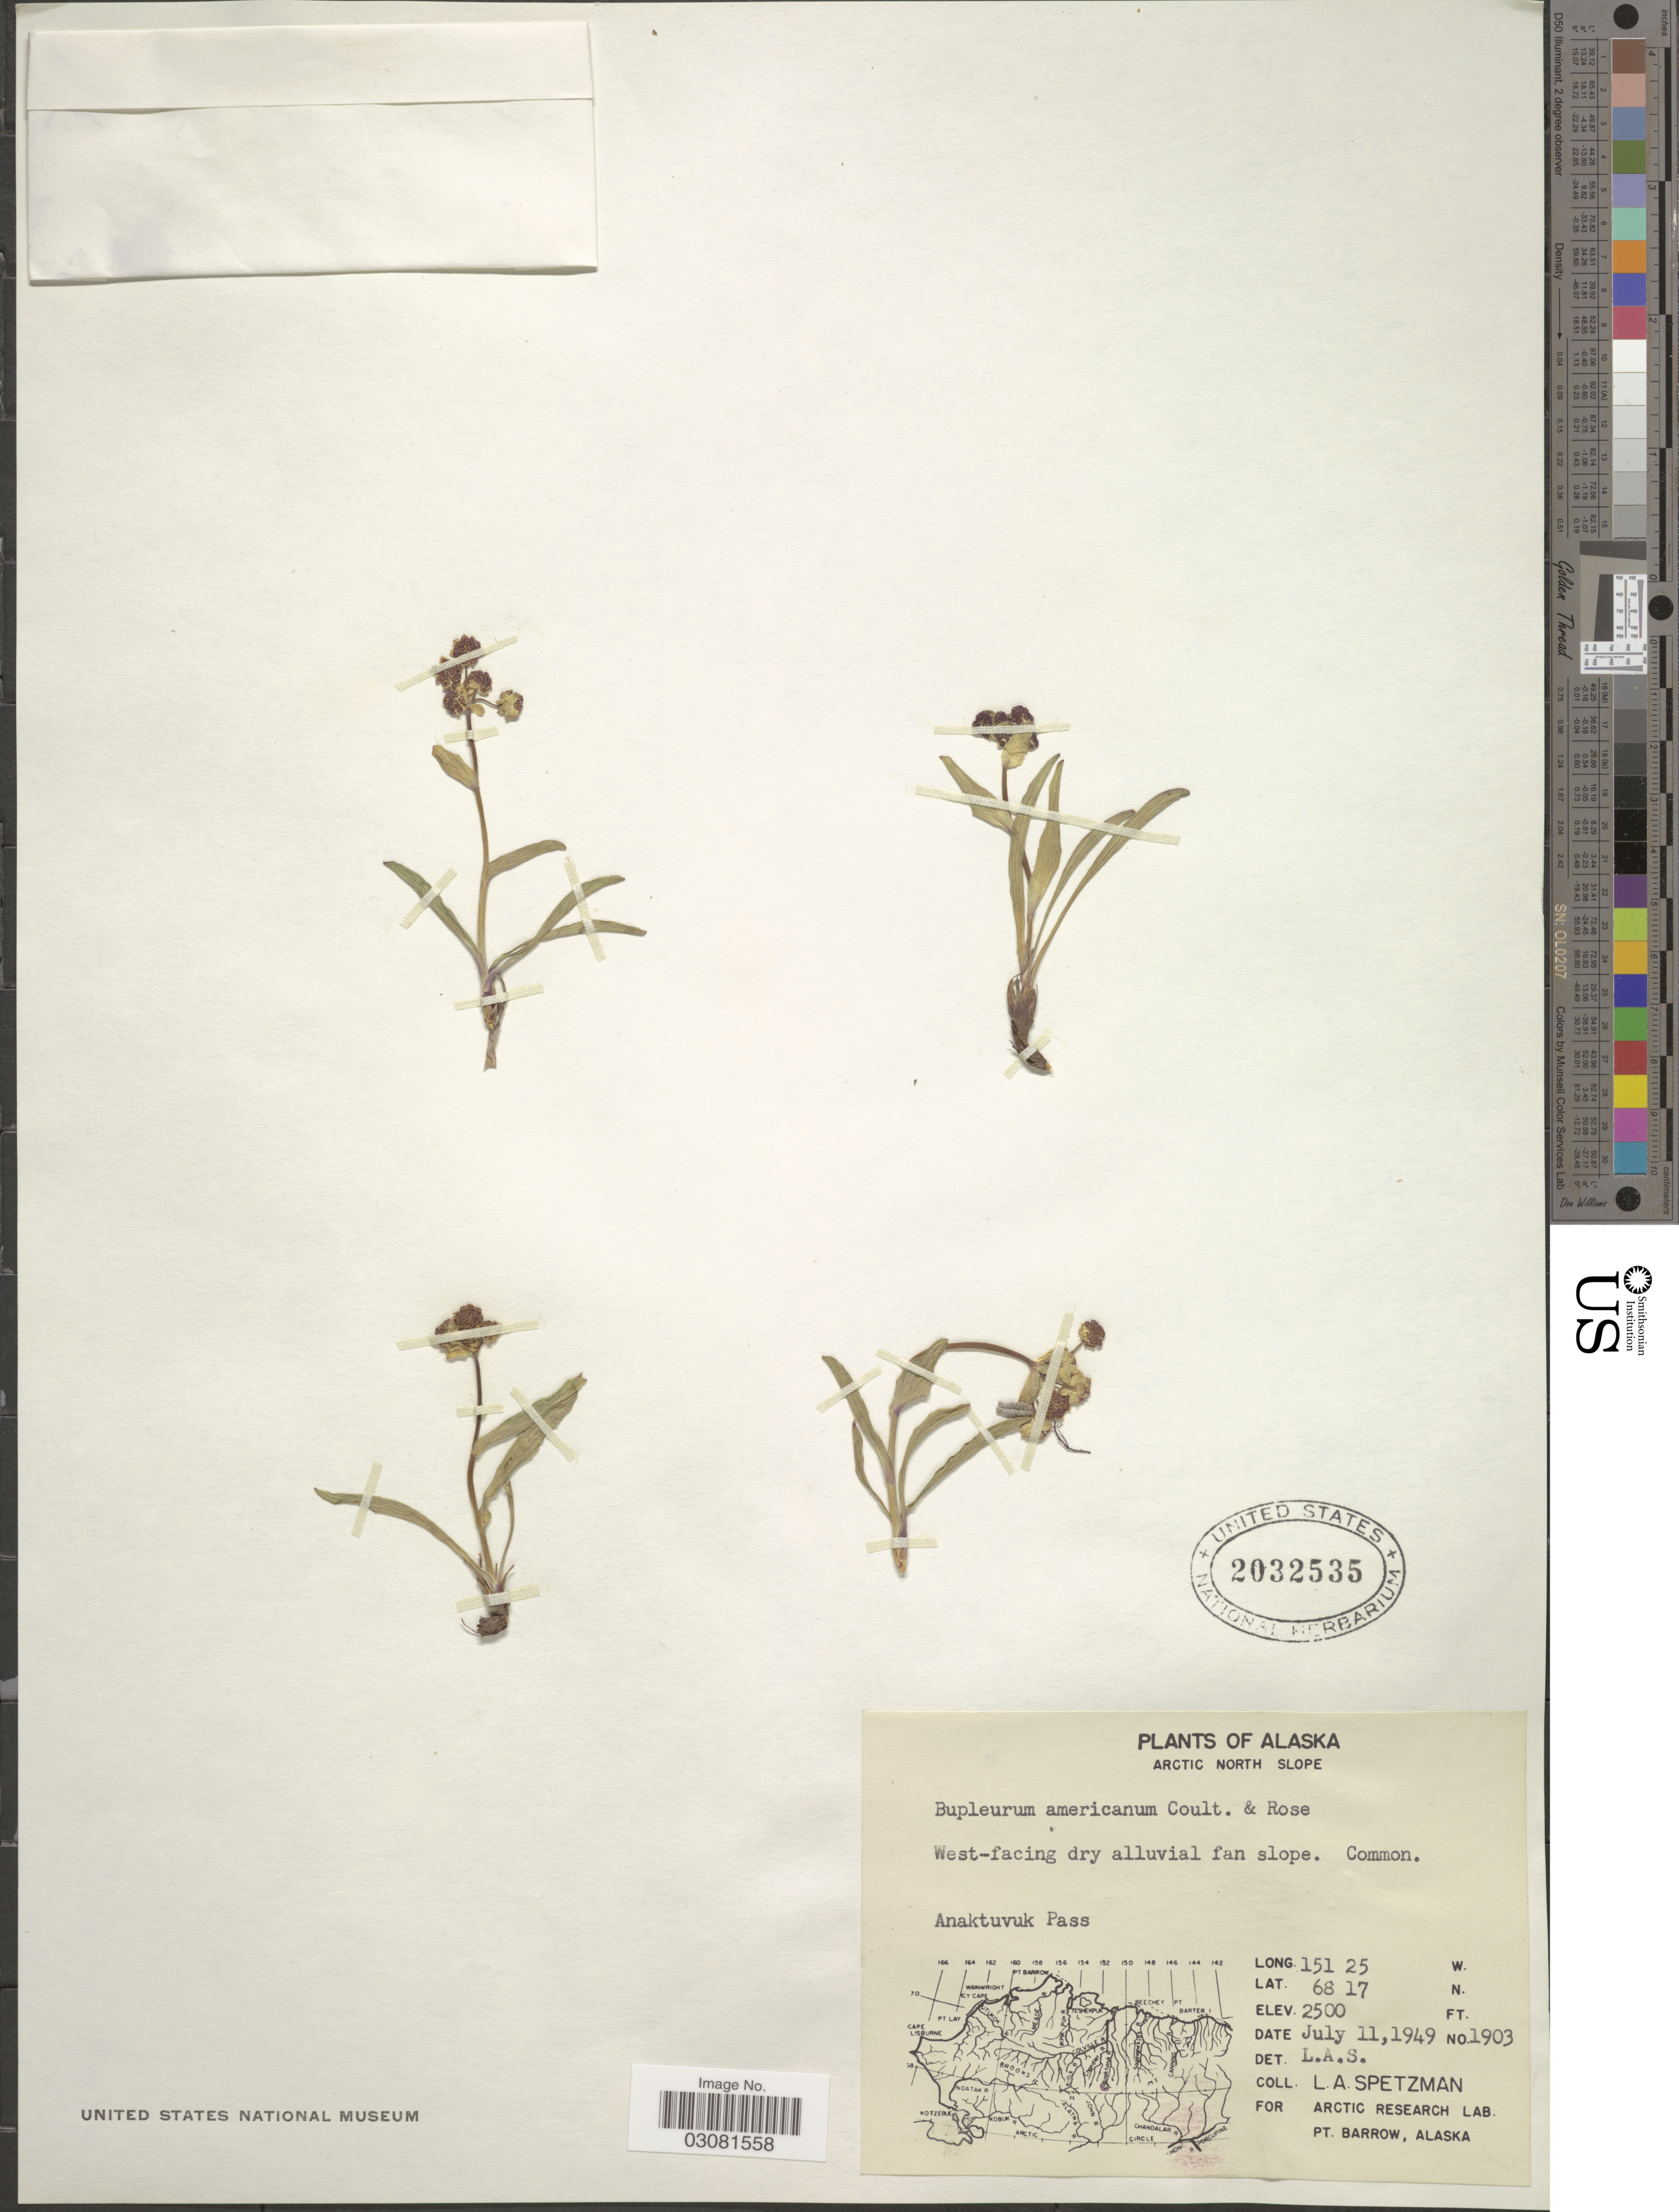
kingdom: Plantae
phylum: Tracheophyta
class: Magnoliopsida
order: Apiales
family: Apiaceae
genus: Bupleurum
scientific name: Bupleurum americanum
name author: J.M. Coult. & Rose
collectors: L. Spetzman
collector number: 1903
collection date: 1949-07-11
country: United States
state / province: Alaska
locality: Arctic North Slope, Anaktuvuk Pass.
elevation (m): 762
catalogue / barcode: US 2032535